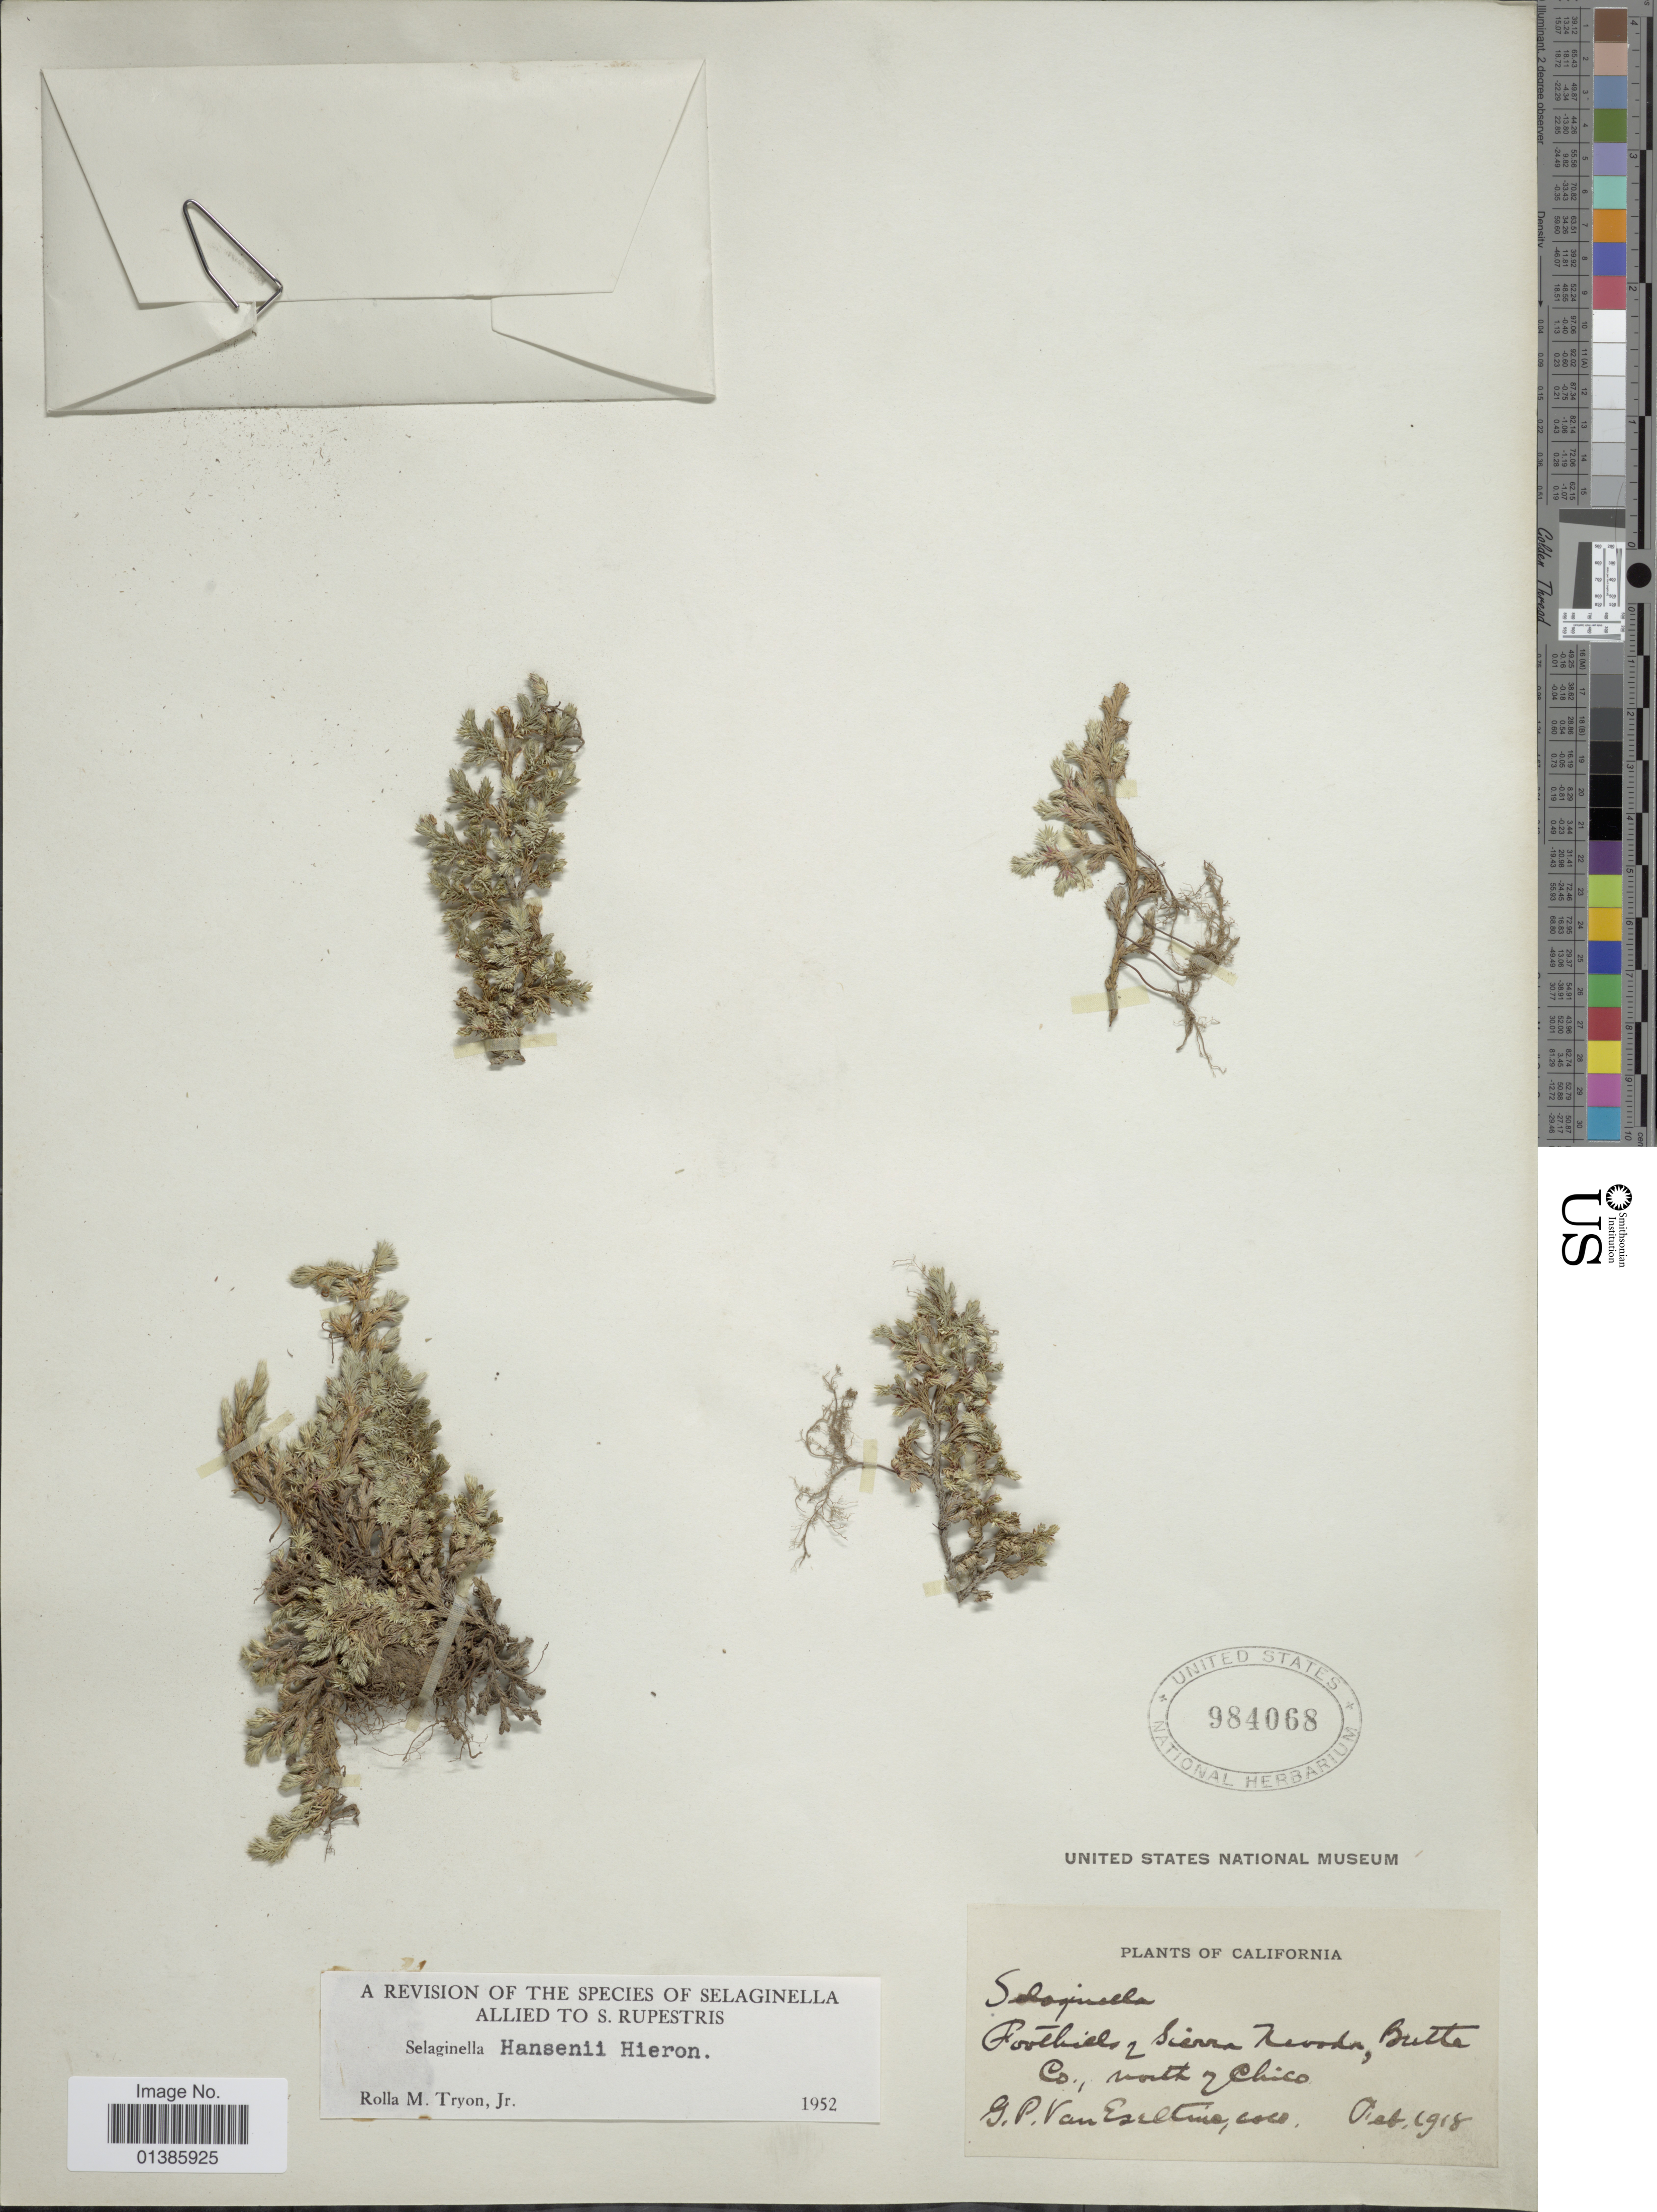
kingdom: Plantae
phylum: Tracheophyta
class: Lycopodiopsida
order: Selaginellales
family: Selaginellaceae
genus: Selaginella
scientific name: Selaginella hansenii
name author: Hieron.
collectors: G. P. Van Eseltine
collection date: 1918-02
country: United States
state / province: California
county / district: Butte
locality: Foothills of Sierra Nevada, Butte Co., north of Chico.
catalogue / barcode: US 984068